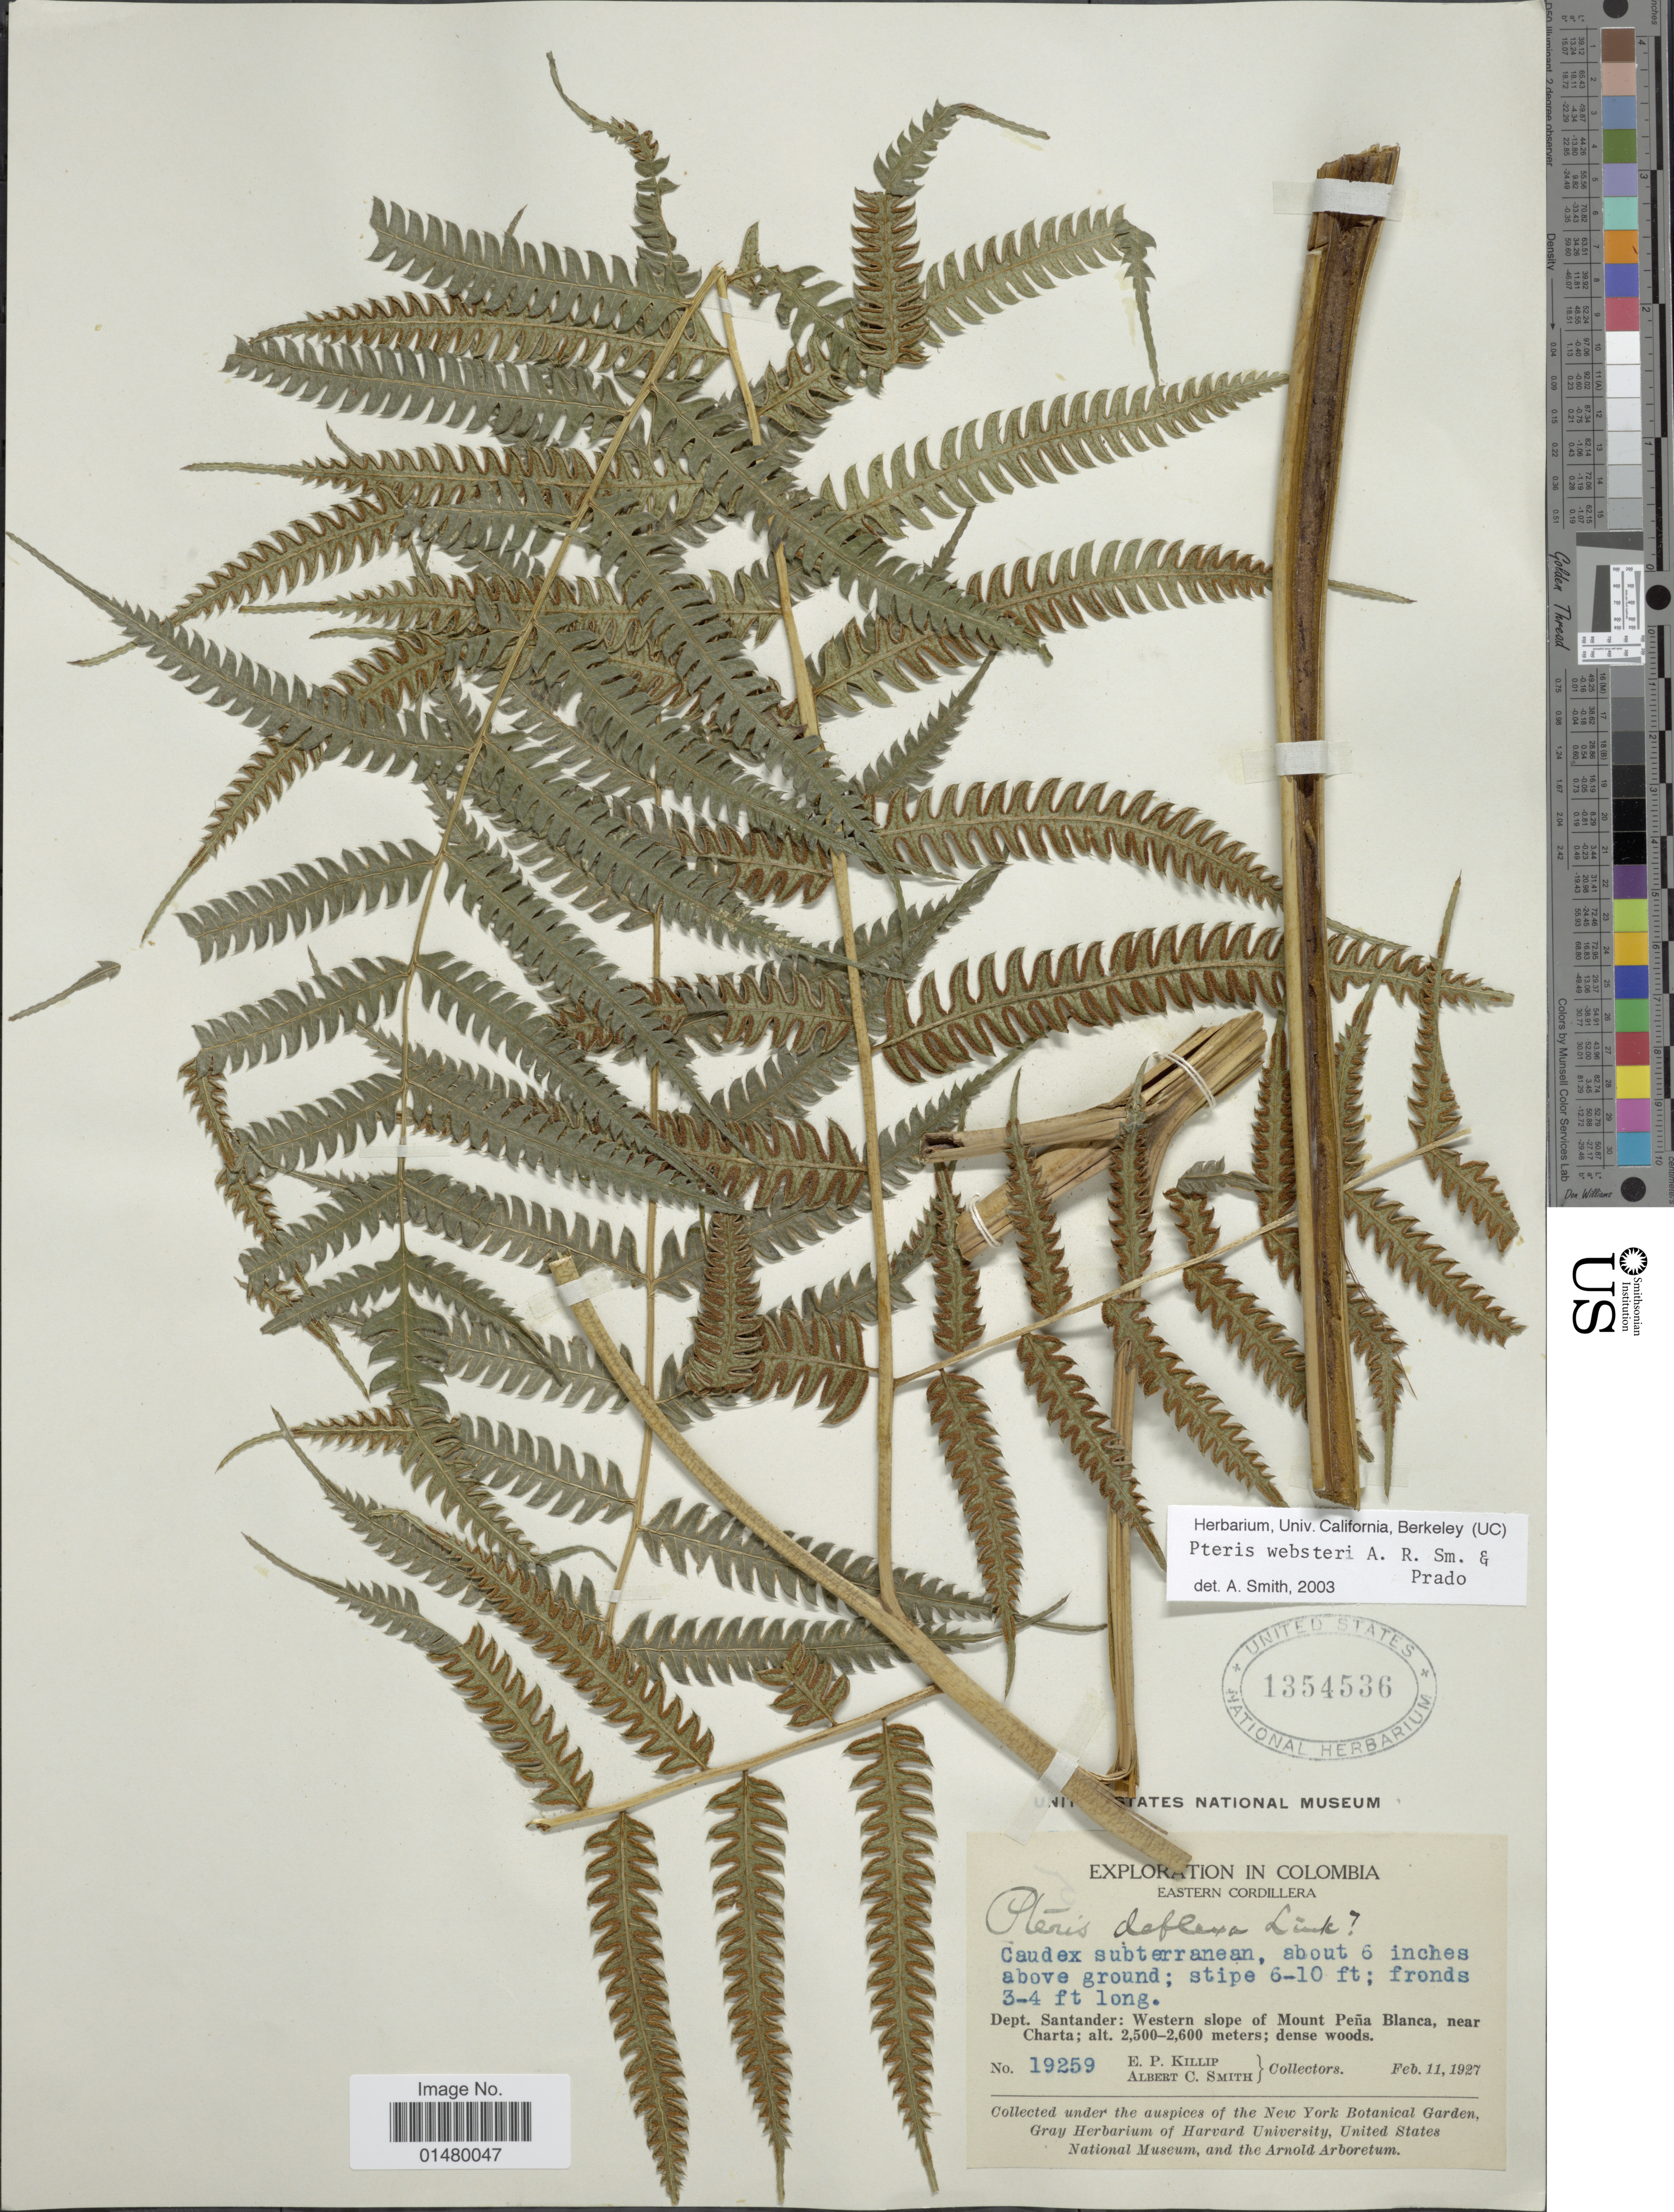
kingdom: Plantae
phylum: Tracheophyta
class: Polypodiopsida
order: Polypodiales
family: Pteridaceae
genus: Pteris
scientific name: Pteris websteri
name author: A.R. Sm. & J. Prado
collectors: E. P. Killip & A. C. Smith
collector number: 19259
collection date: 1927-02-11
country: Colombia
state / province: Santander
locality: Dept. Santander: Western slope of Mount Pena Blanca, near Charta.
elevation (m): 2500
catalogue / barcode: US 1354536